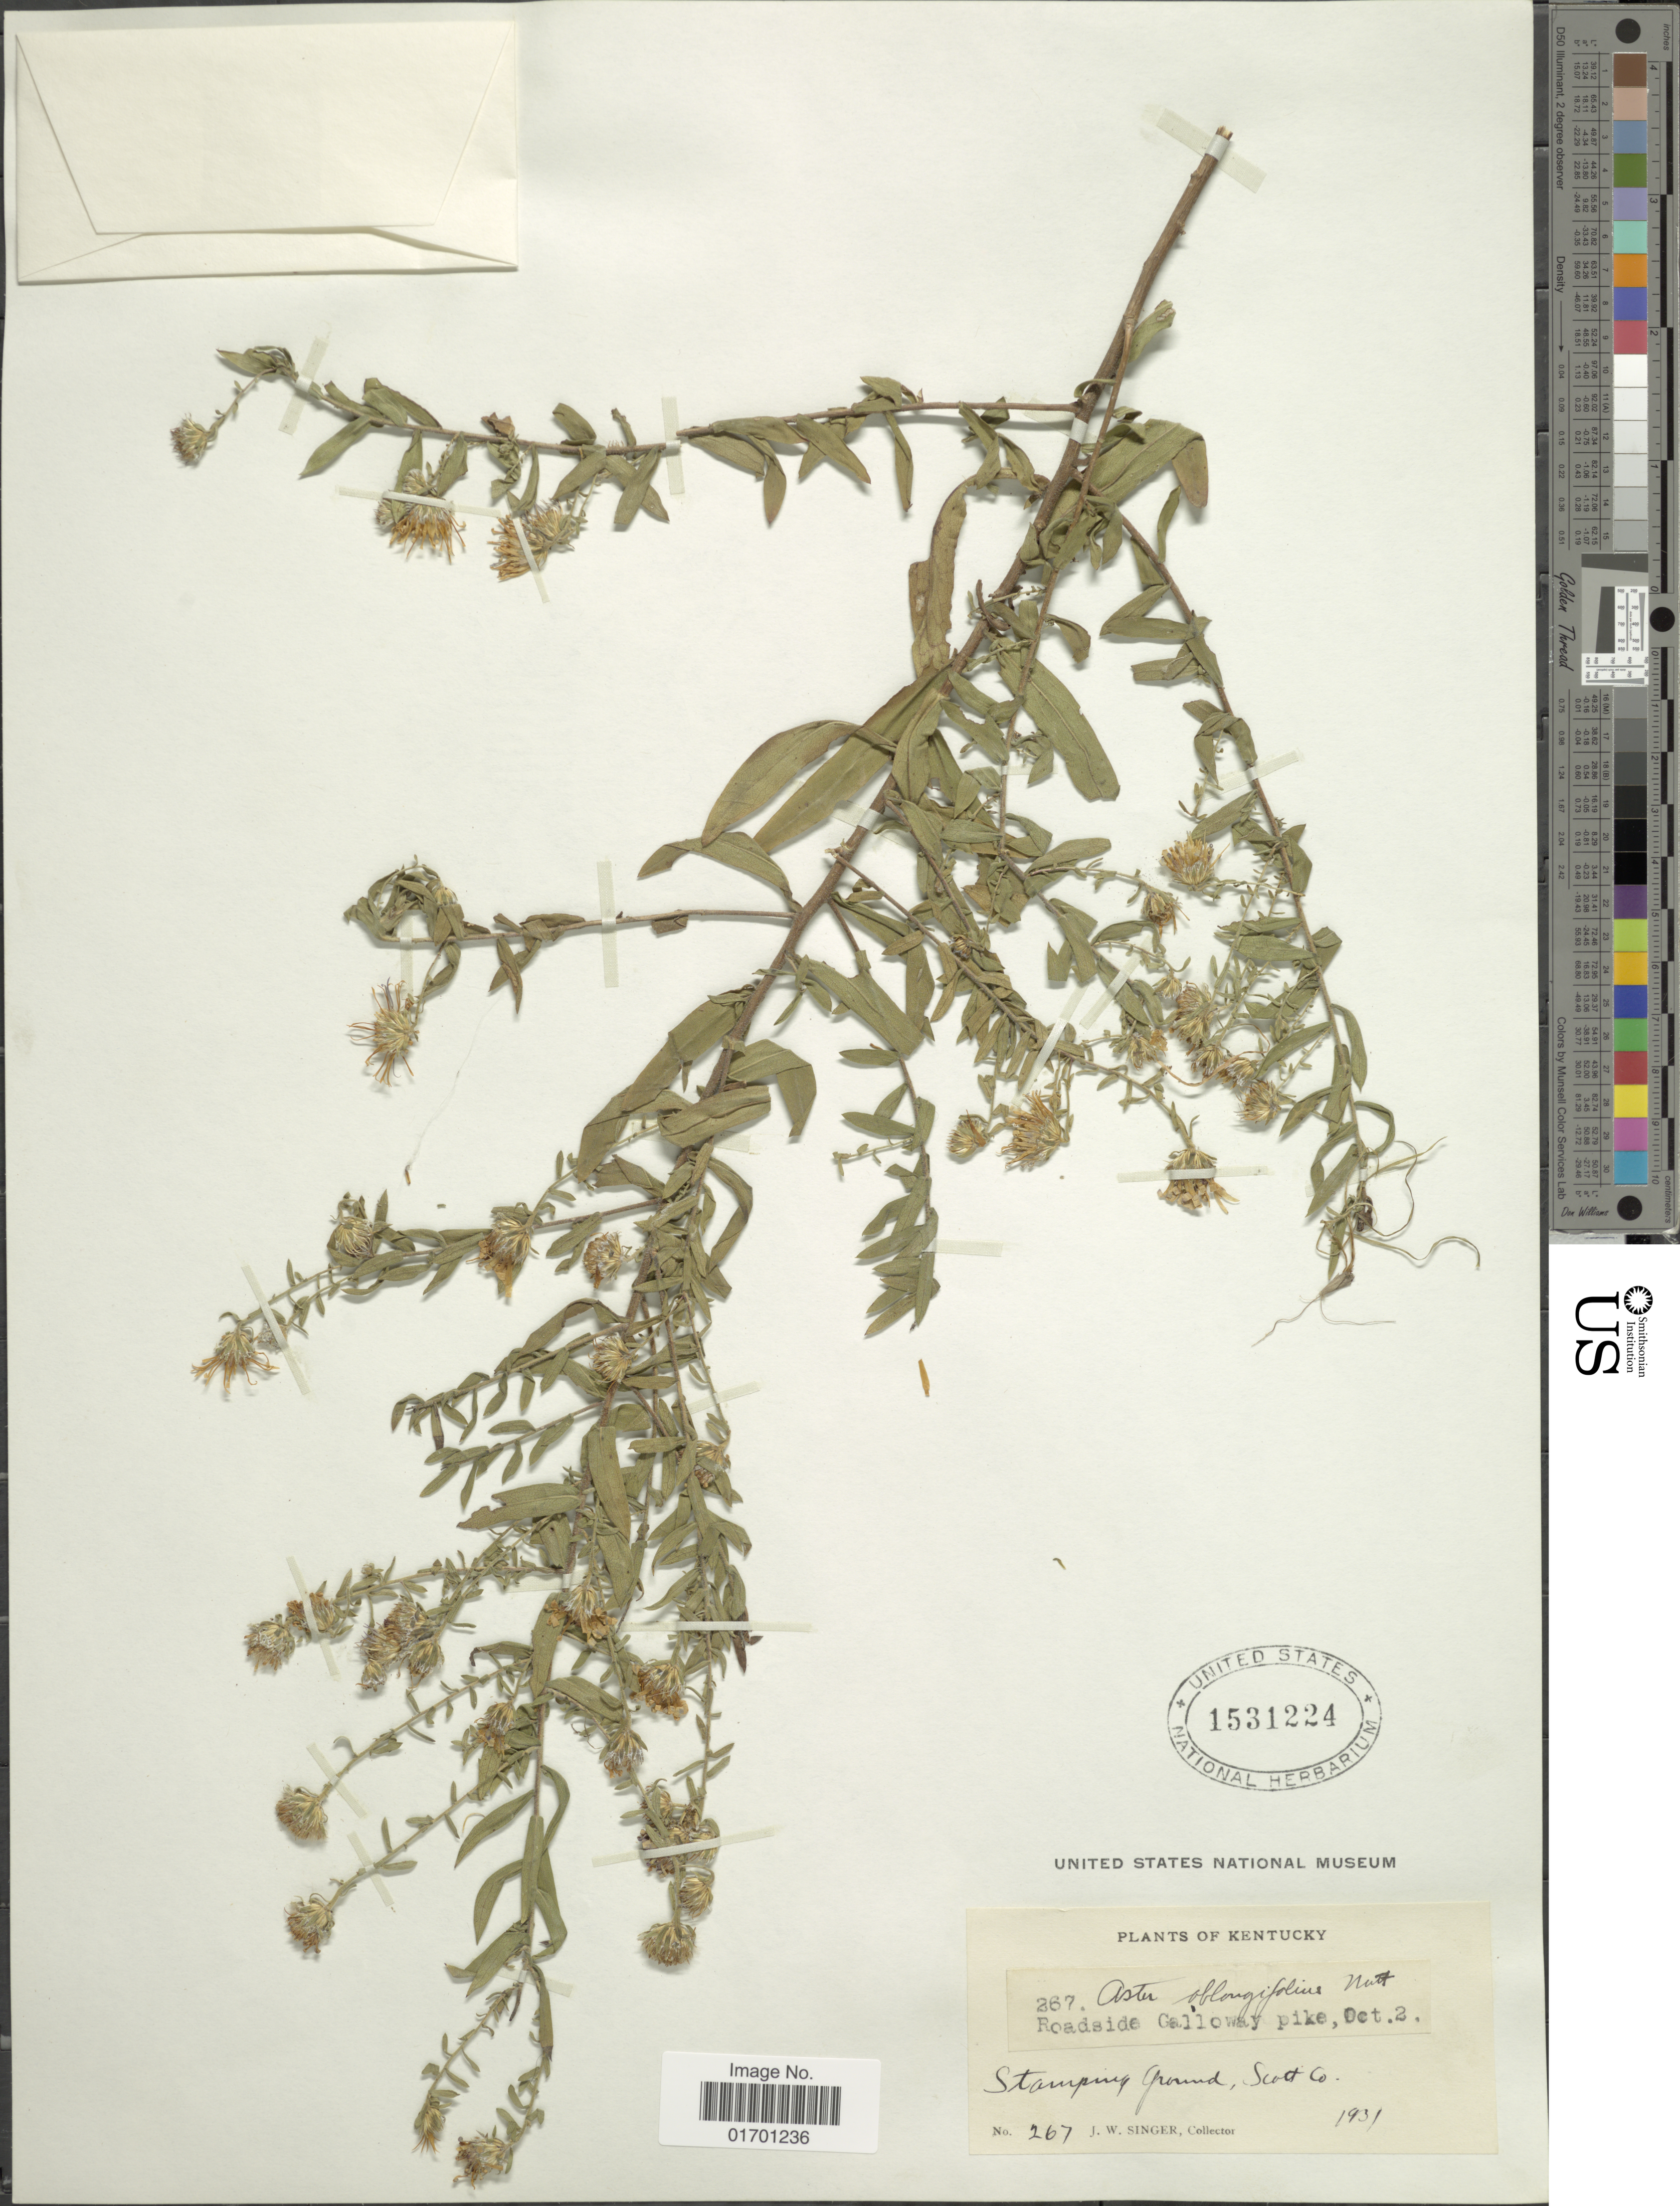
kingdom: Plantae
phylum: Tracheophyta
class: Magnoliopsida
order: Asterales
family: Asteraceae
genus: Symphyotrichum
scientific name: Symphyotrichum oblongifolium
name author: (Nutt.) G.L. Nesom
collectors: J. EW. Singer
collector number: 267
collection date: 1931-10-02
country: United States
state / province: Kentucky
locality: Roadside Galloway Pike. Stamping ground, Scot Co.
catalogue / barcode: US 1531224